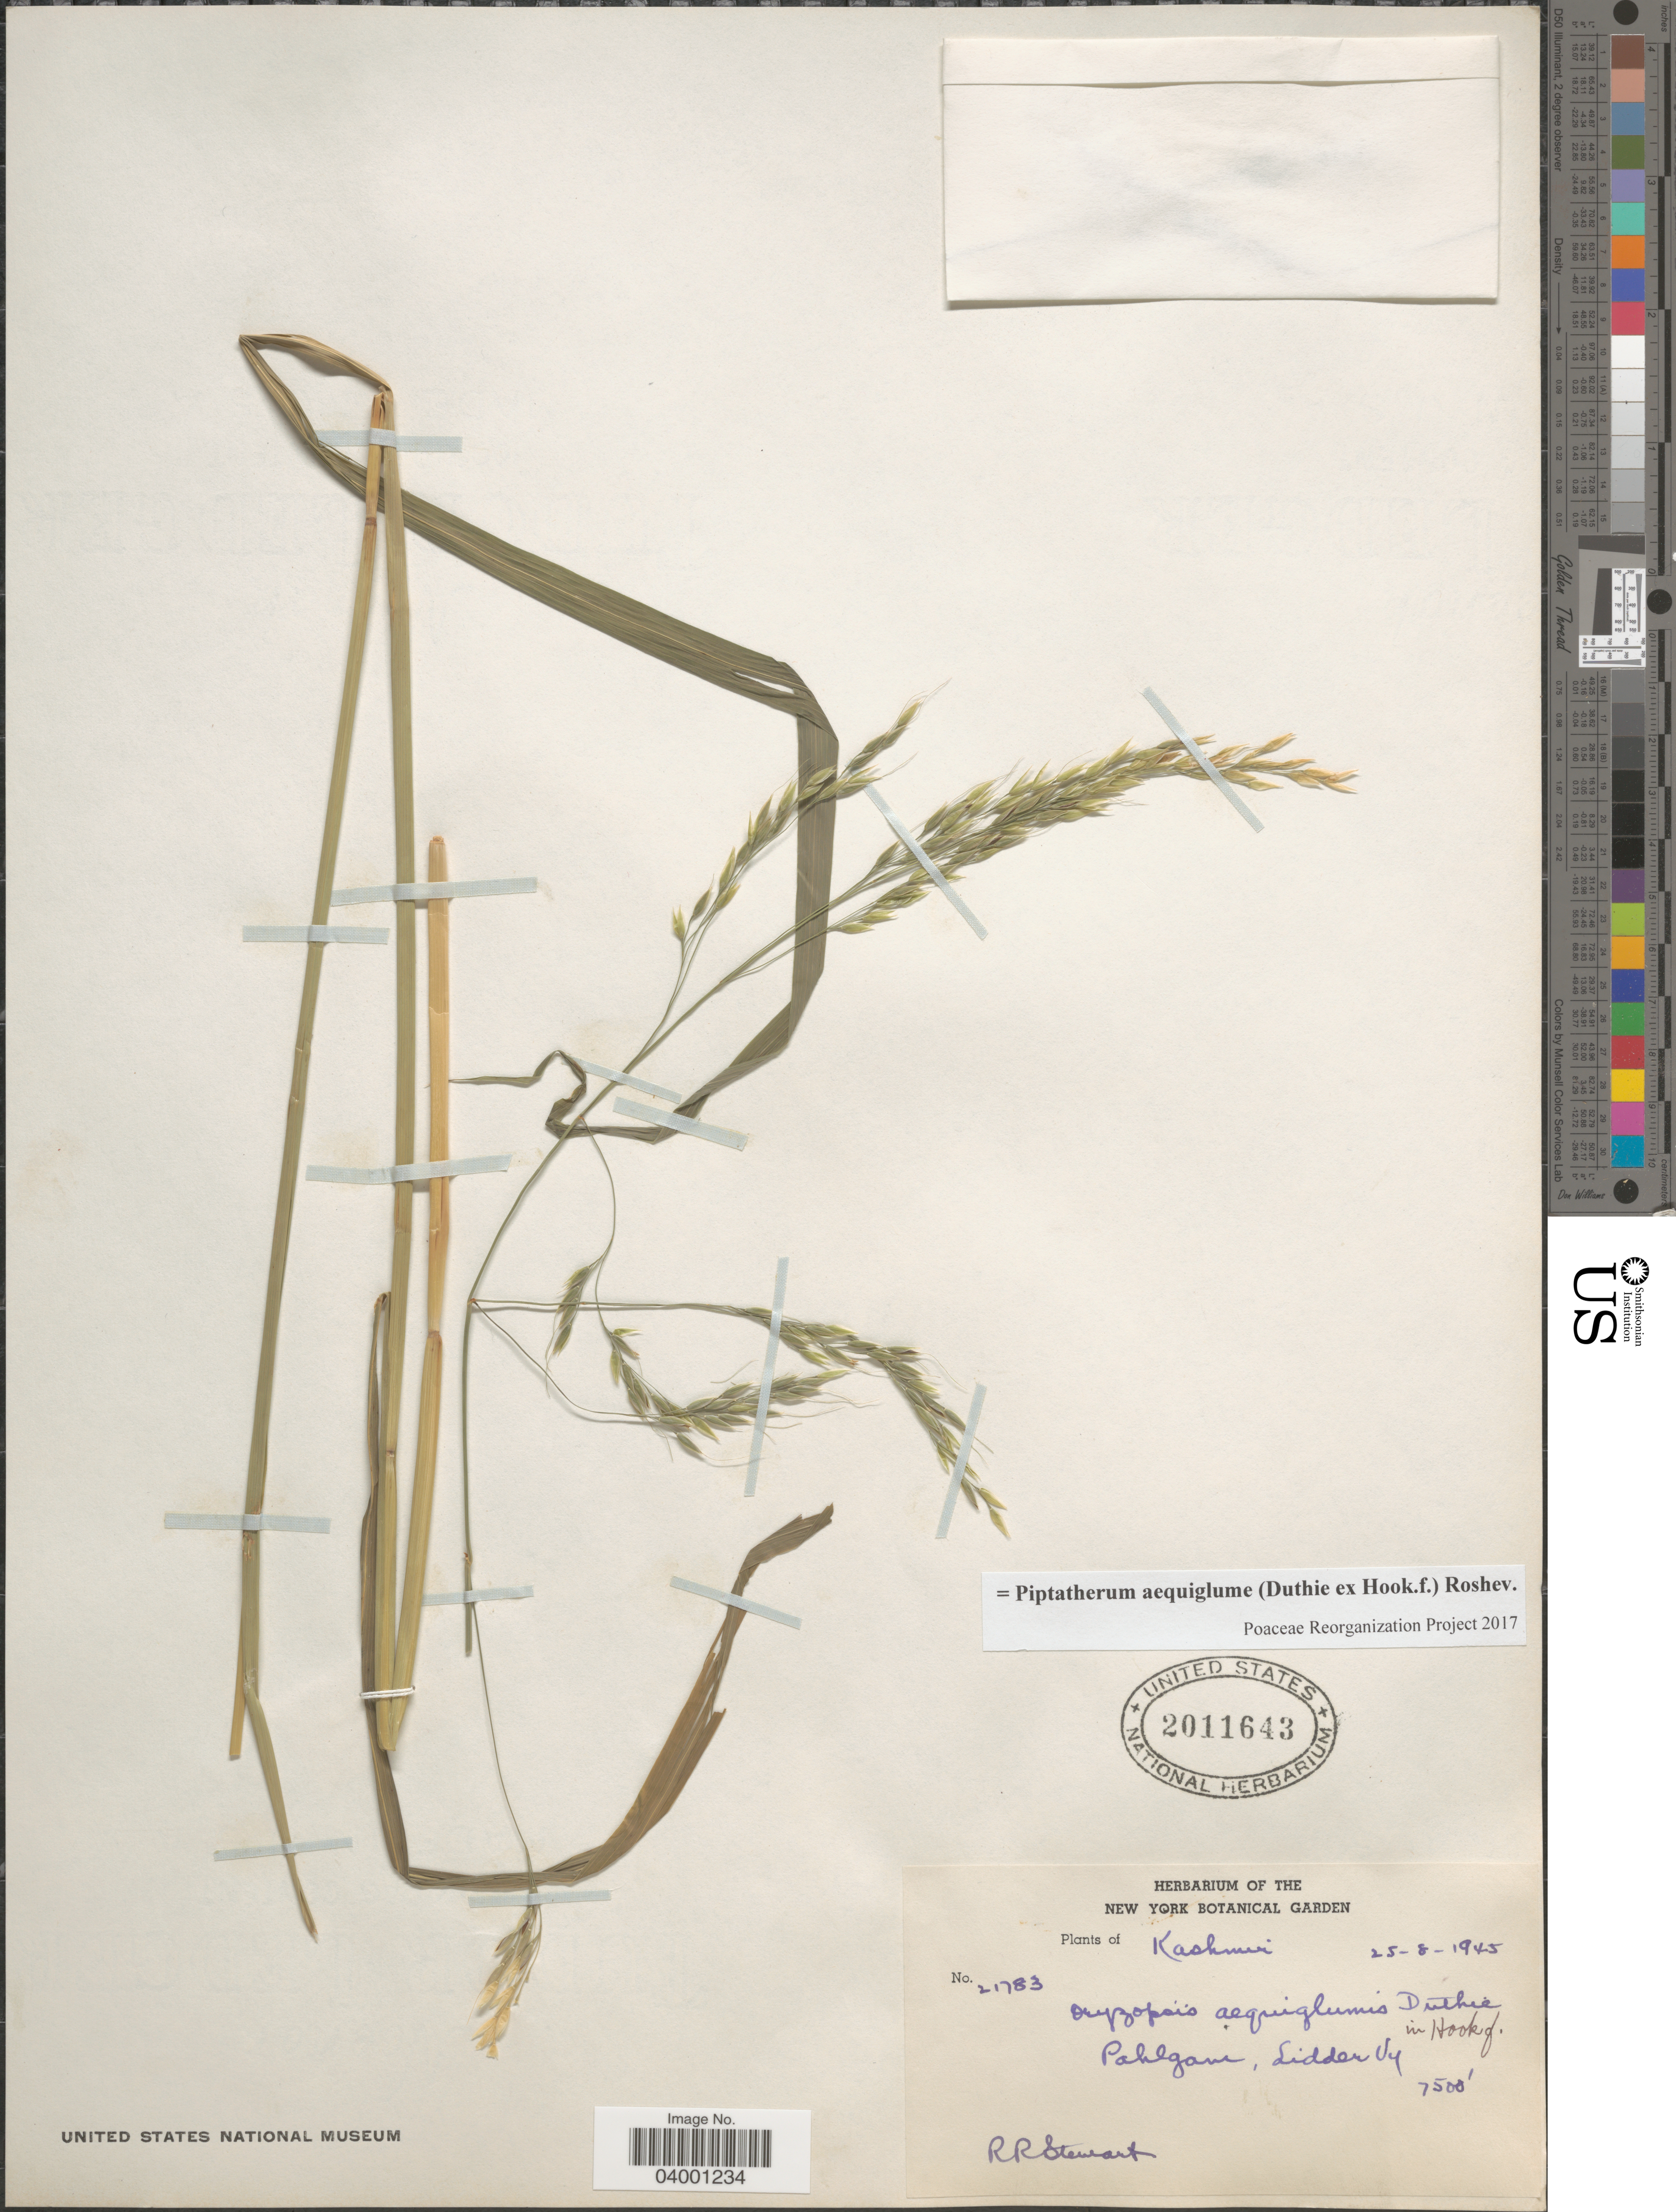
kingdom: Plantae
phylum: Tracheophyta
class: Liliopsida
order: Poales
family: Poaceae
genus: Piptatherum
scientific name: Piptatherum aequiglume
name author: (Duthie ex Hook. f.) Roshev.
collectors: R. Stewart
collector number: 21783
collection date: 1945-08-25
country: India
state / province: Jammu and Kashmir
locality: Kashmir. Pahlgam, Lidder Vy.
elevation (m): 2286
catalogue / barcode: US 2011643